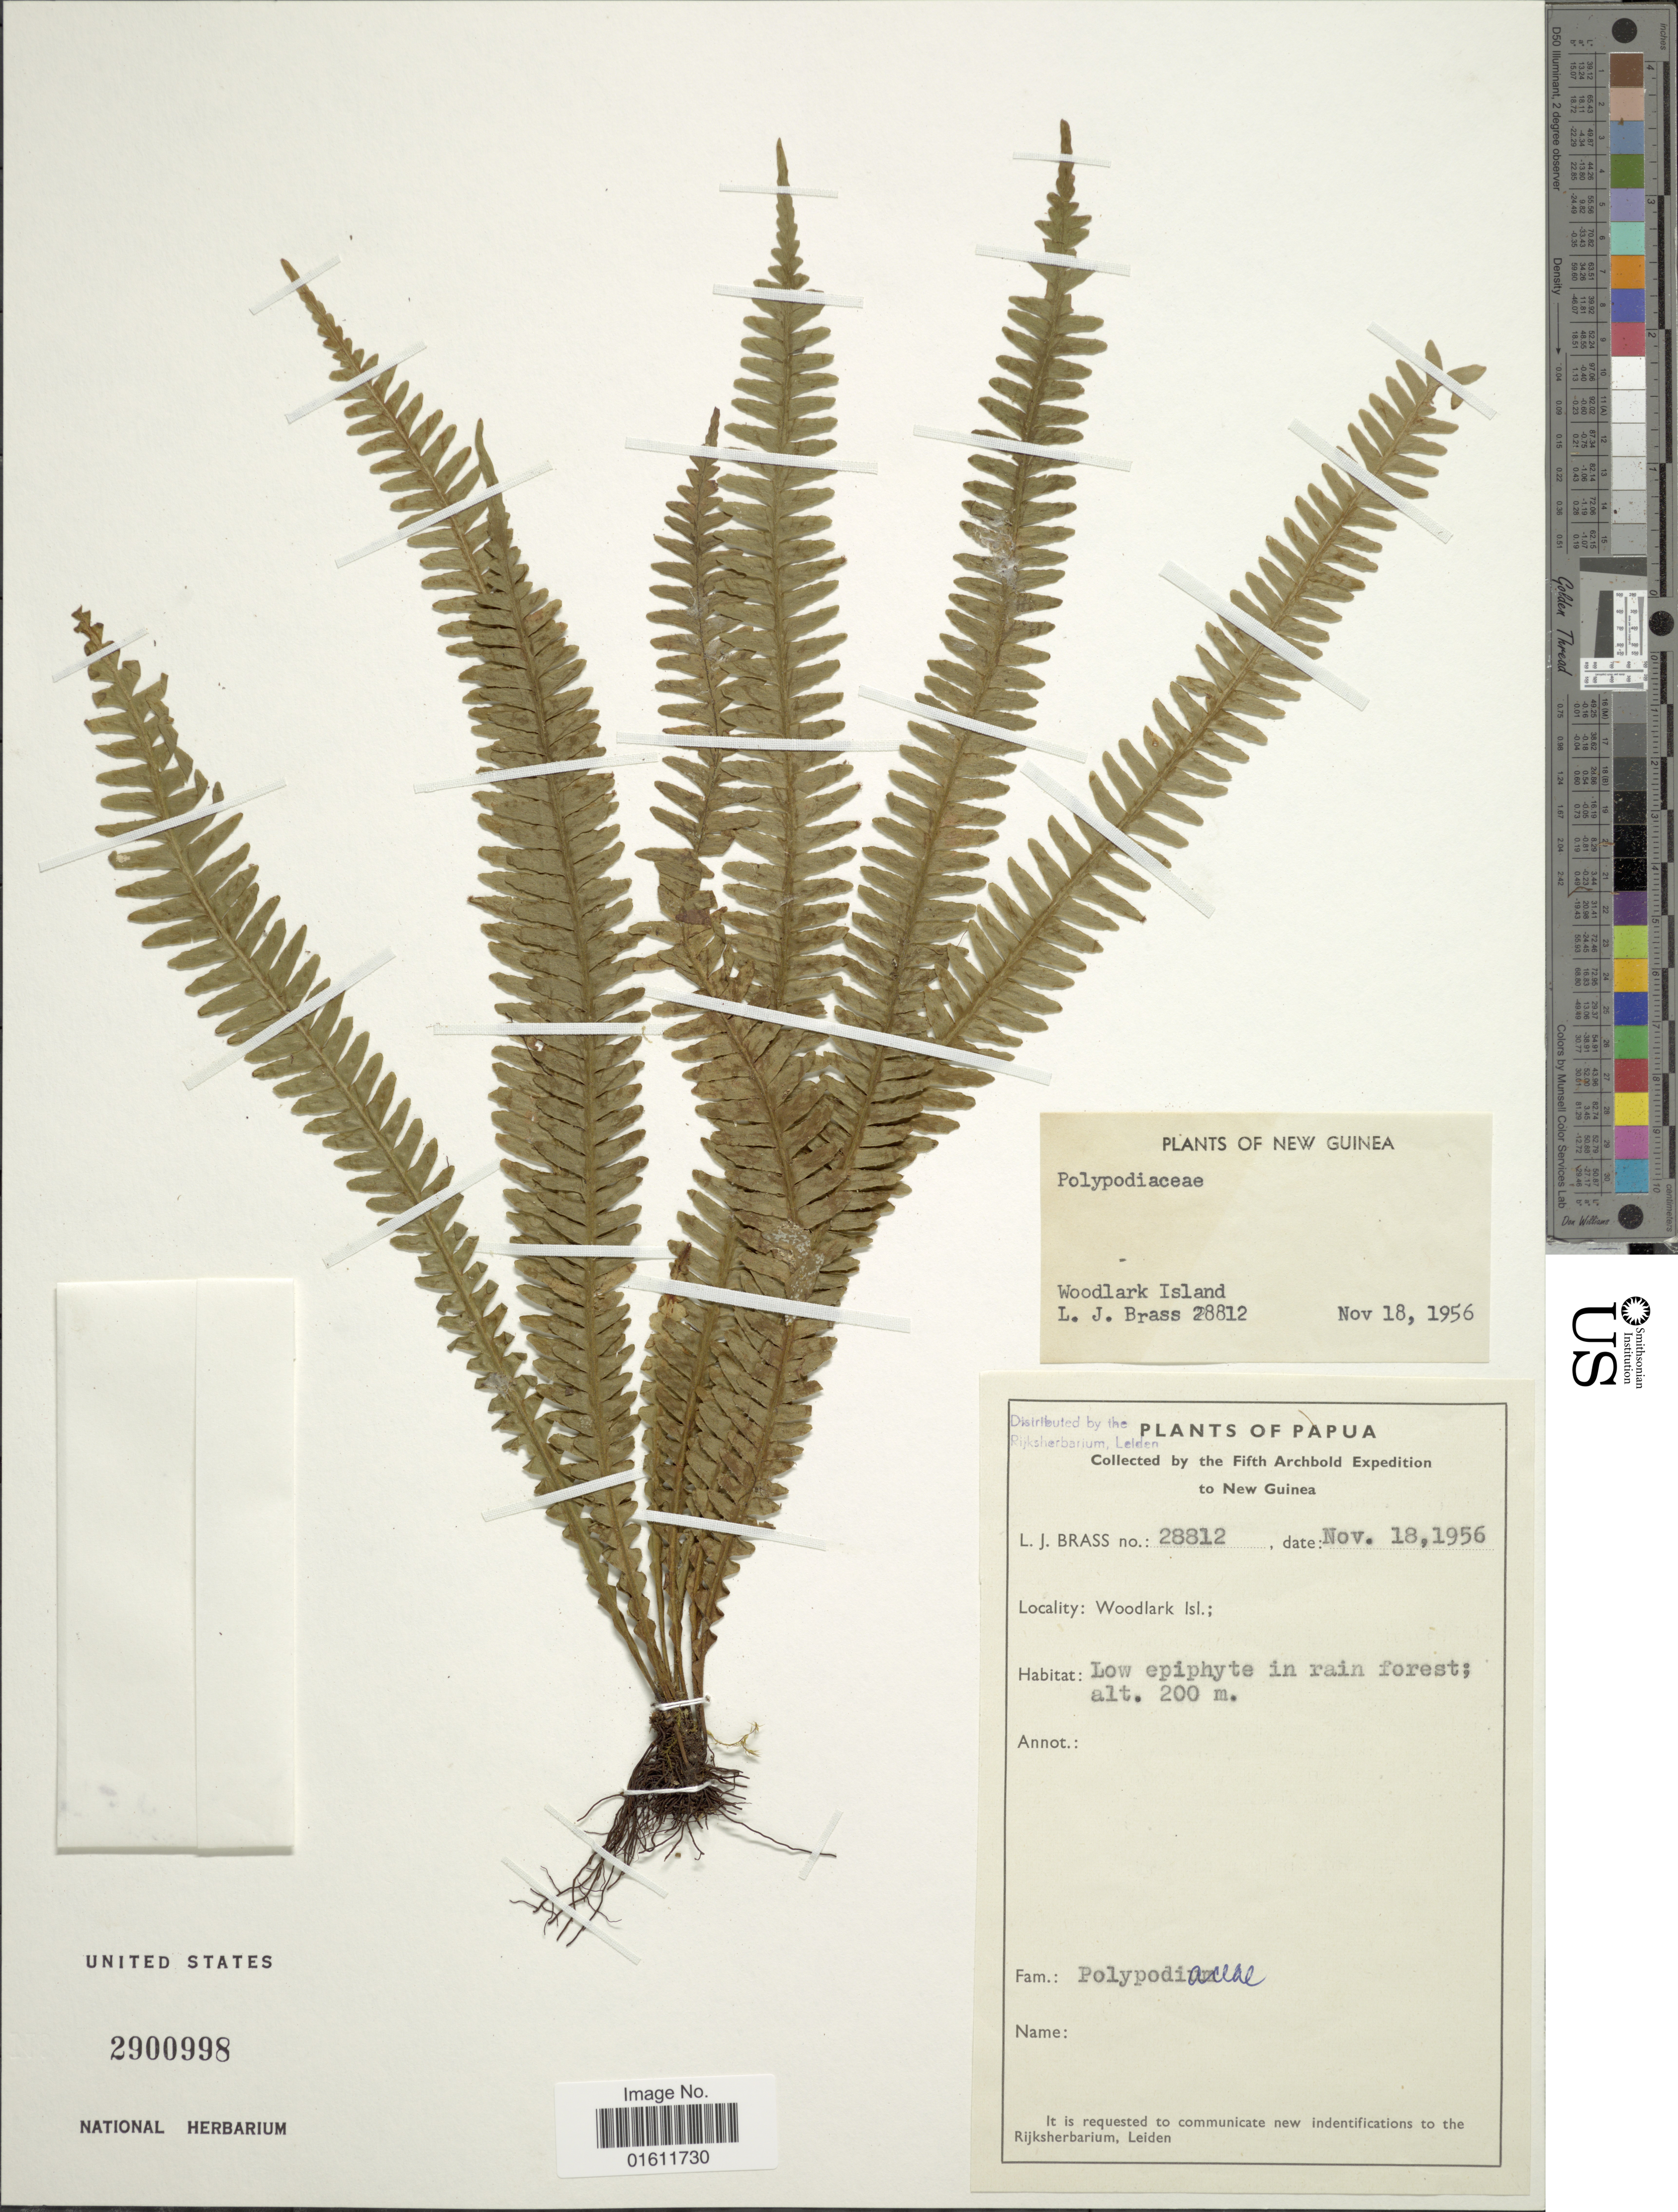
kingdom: Plantae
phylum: Tracheophyta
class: Polypodiopsida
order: Polypodiales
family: Polypodiaceae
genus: Prosaptia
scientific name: Prosaptia sp.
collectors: L. J. Brass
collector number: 28812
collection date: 1956-11-18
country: Papua New Guinea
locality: Woodlark Isl.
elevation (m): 200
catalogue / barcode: US 2900998